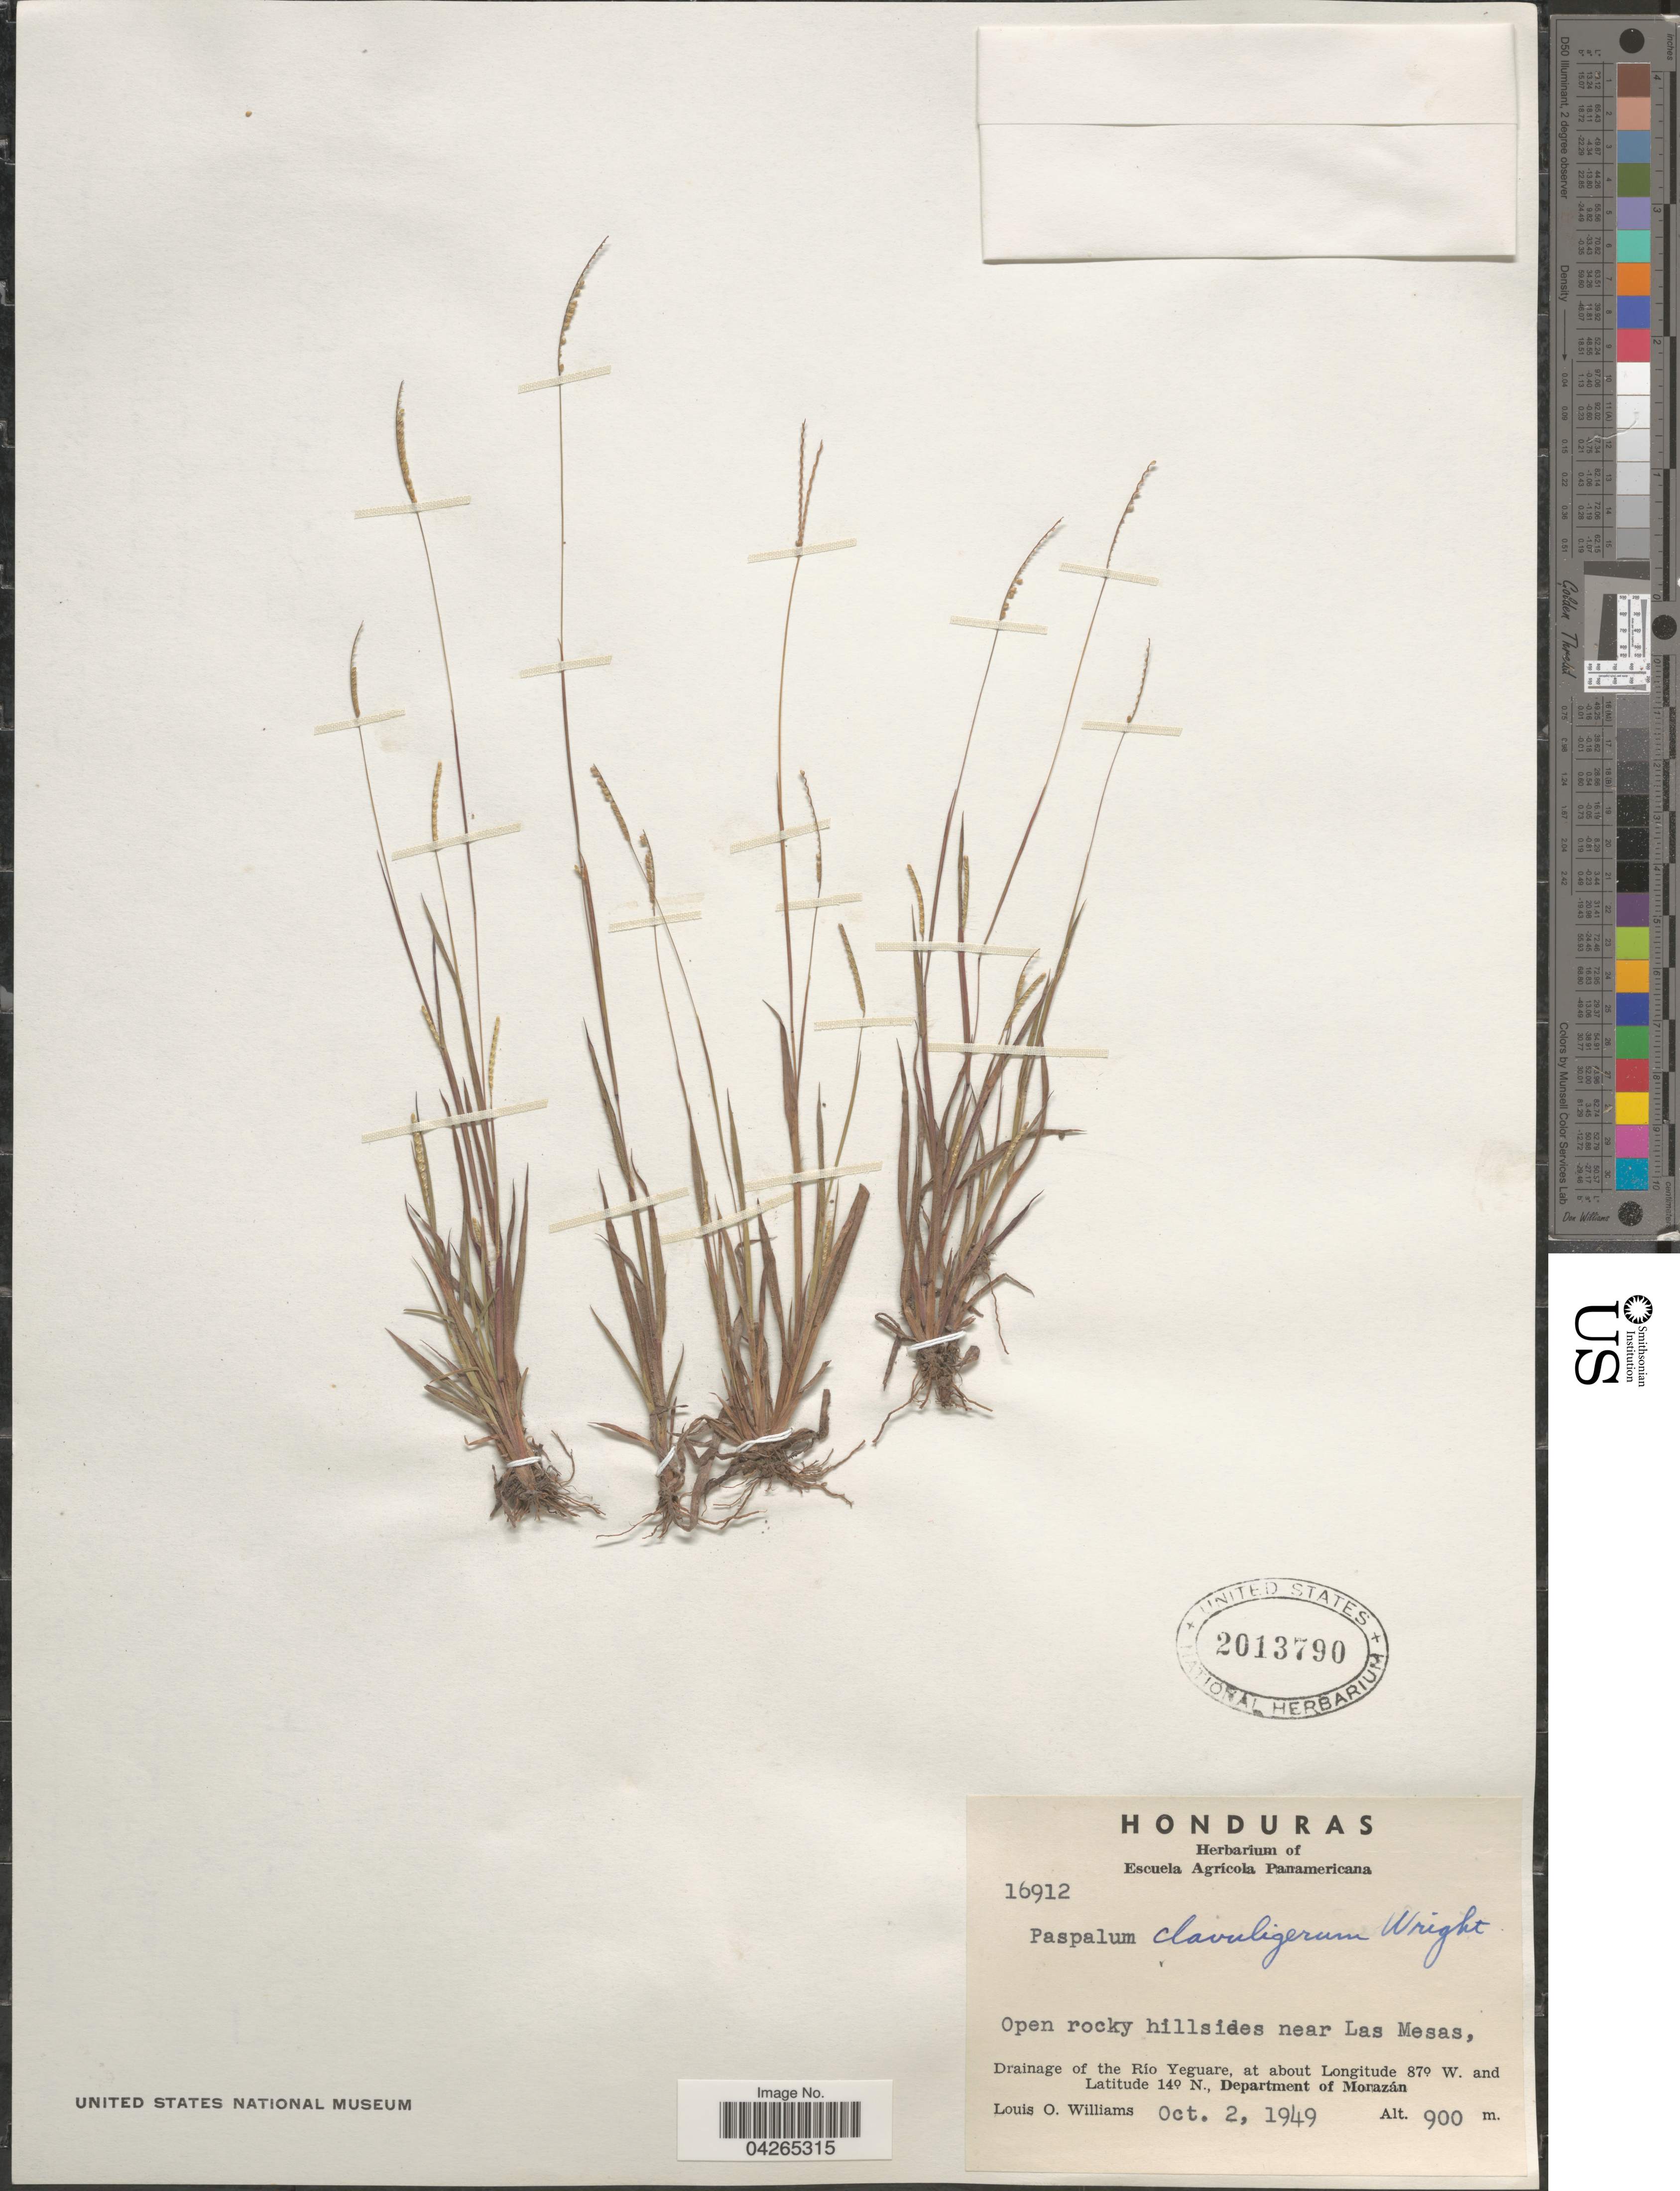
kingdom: Plantae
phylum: Tracheophyta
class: Liliopsida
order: Poales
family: Poaceae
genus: Paspalum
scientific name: Paspalum claviliferum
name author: C. Wright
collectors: L. O. Williams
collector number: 16912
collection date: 1949-10-02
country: Honduras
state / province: Fco. Morazán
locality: Open rocky hillsides near Las Meas, Drainage of the Río Yeguare, Department of Morazán.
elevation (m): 900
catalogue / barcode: US 2013790